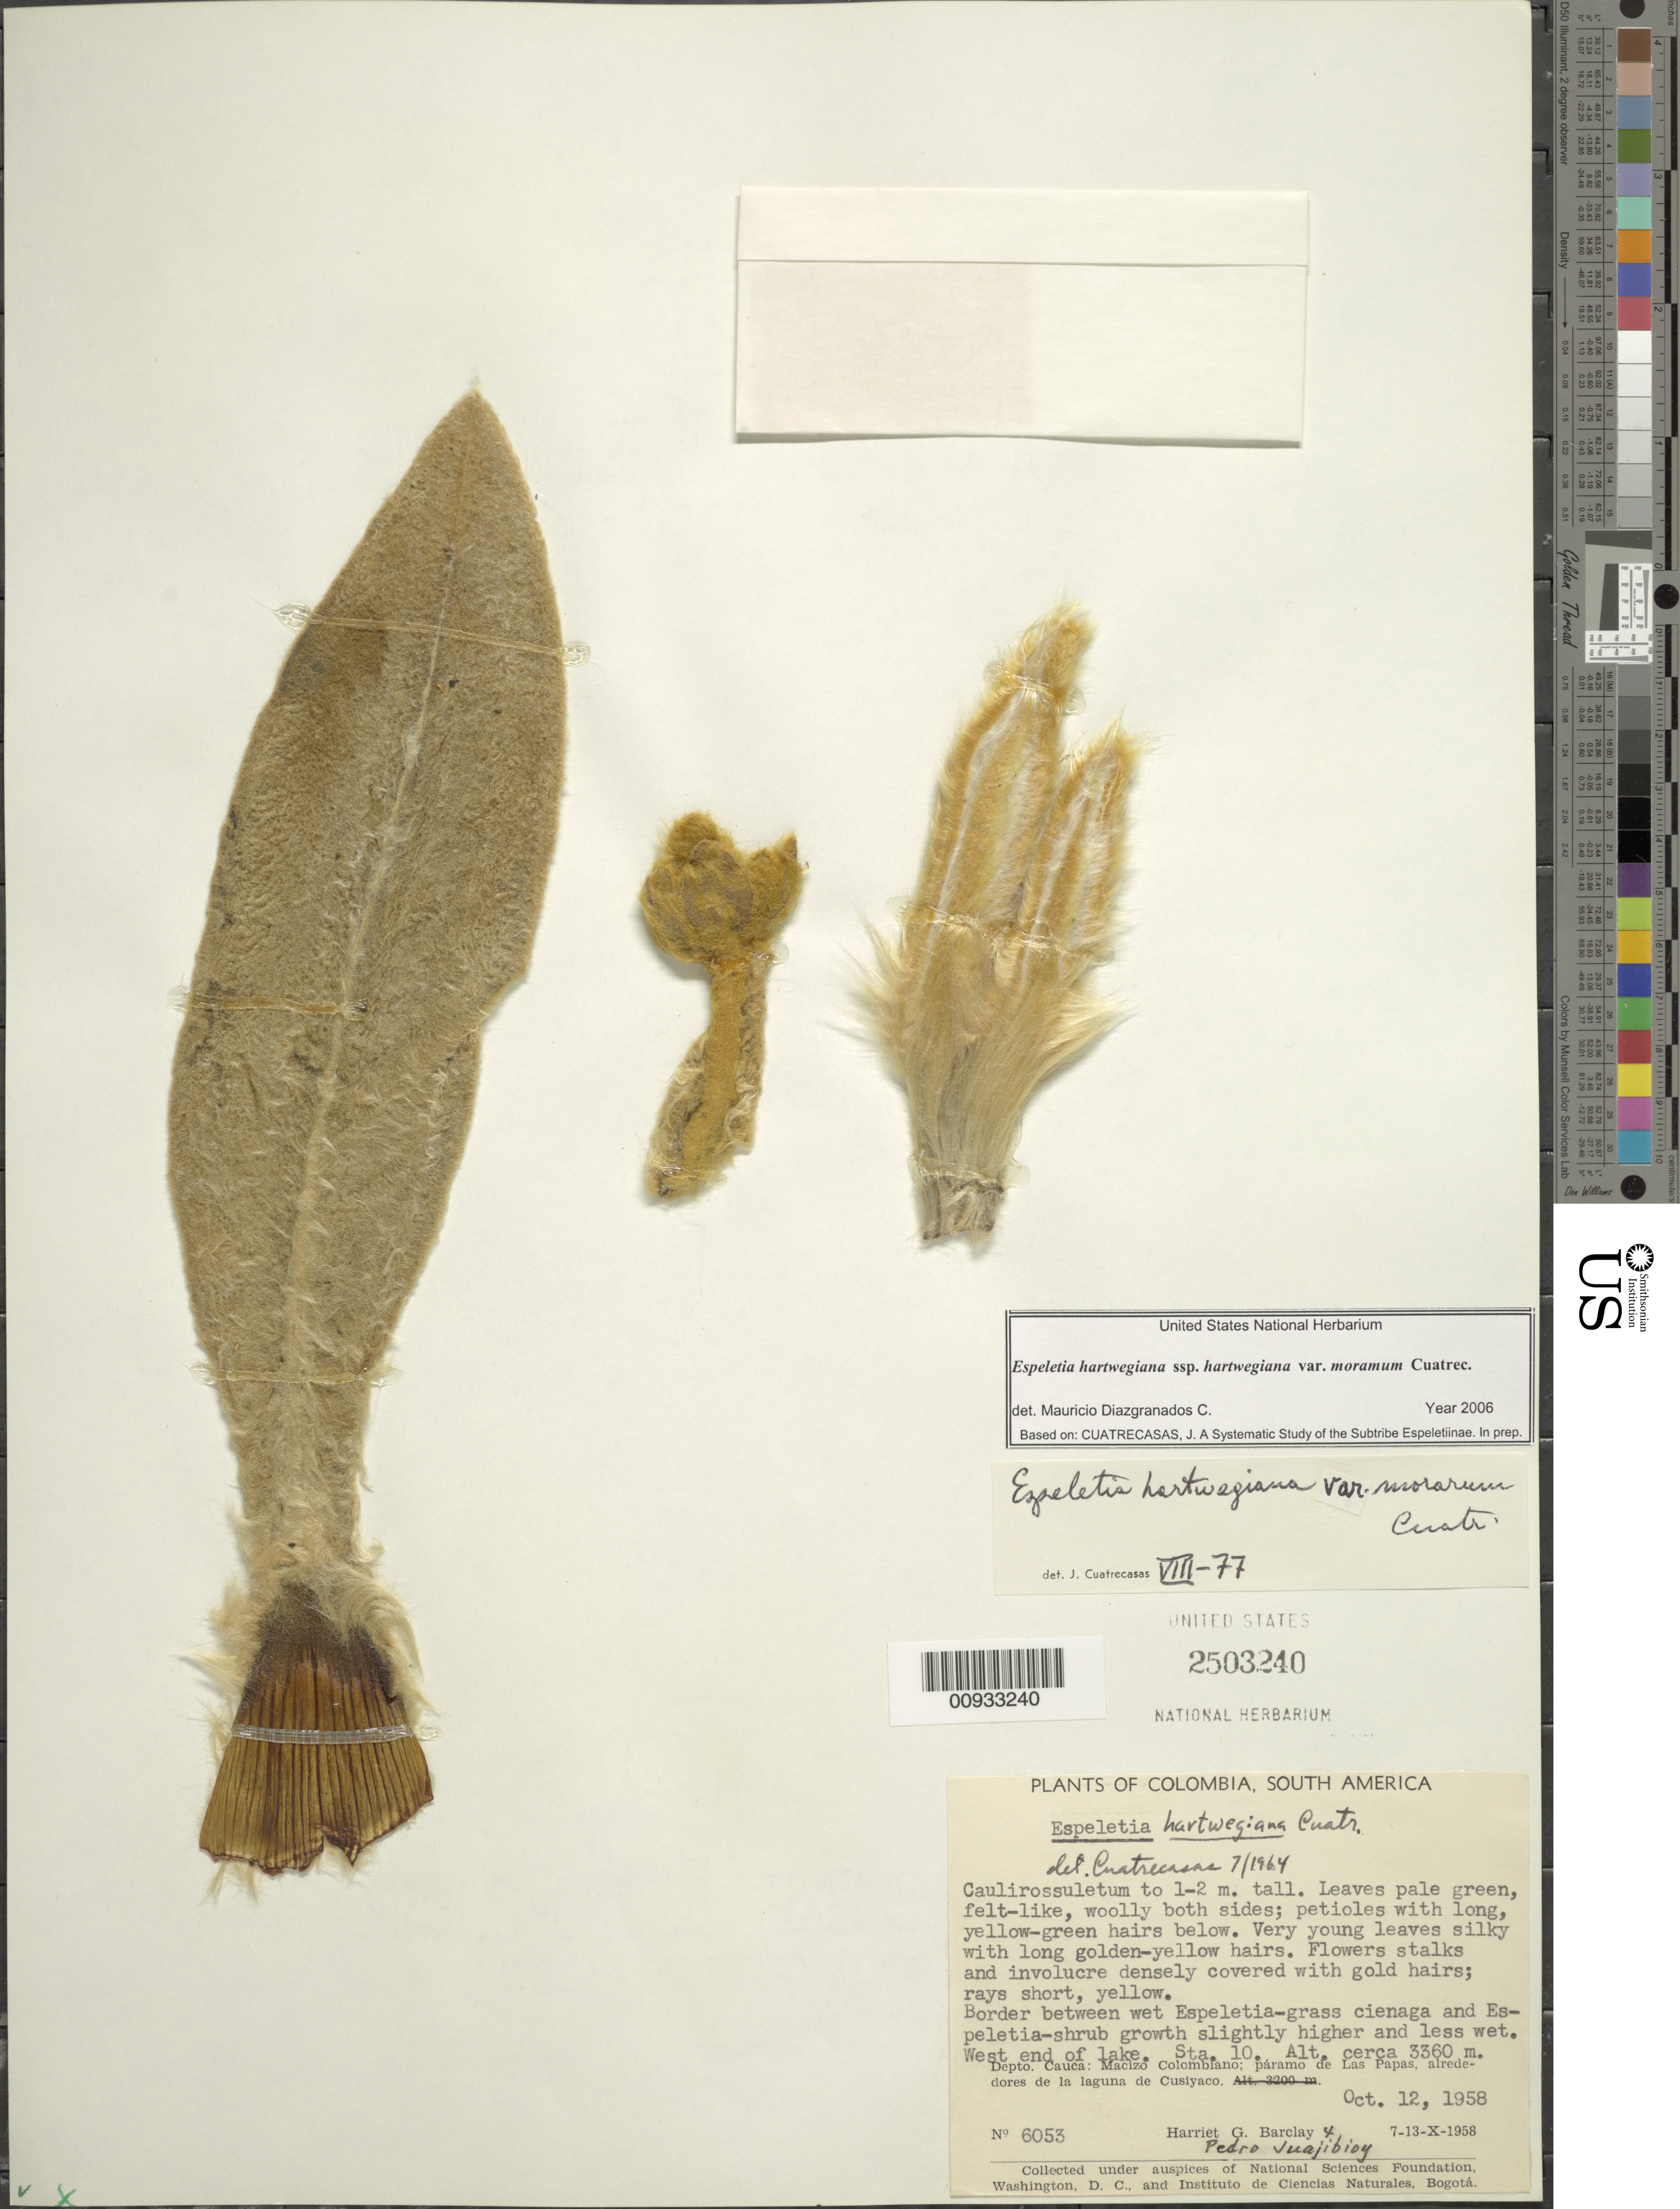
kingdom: Plantae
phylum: Tracheophyta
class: Magnoliopsida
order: Asterales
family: Asteraceae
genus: Espeletia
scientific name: Espeletia hartwegiana var. morarum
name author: Cuatrec.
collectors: H. G. Barclay & P. Juajibioy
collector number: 6053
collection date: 1958-10-12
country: Colombia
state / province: Cauca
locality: Border between wet Espeletia-grass cienaga and Espeletia-shrub growth slightly higher and less wet, west end of lake, Sta. 10, Macizo Colombiano; paramo de Las Papas, alrededores de la laguna de Cusiyaco.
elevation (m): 3360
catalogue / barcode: US 2503240